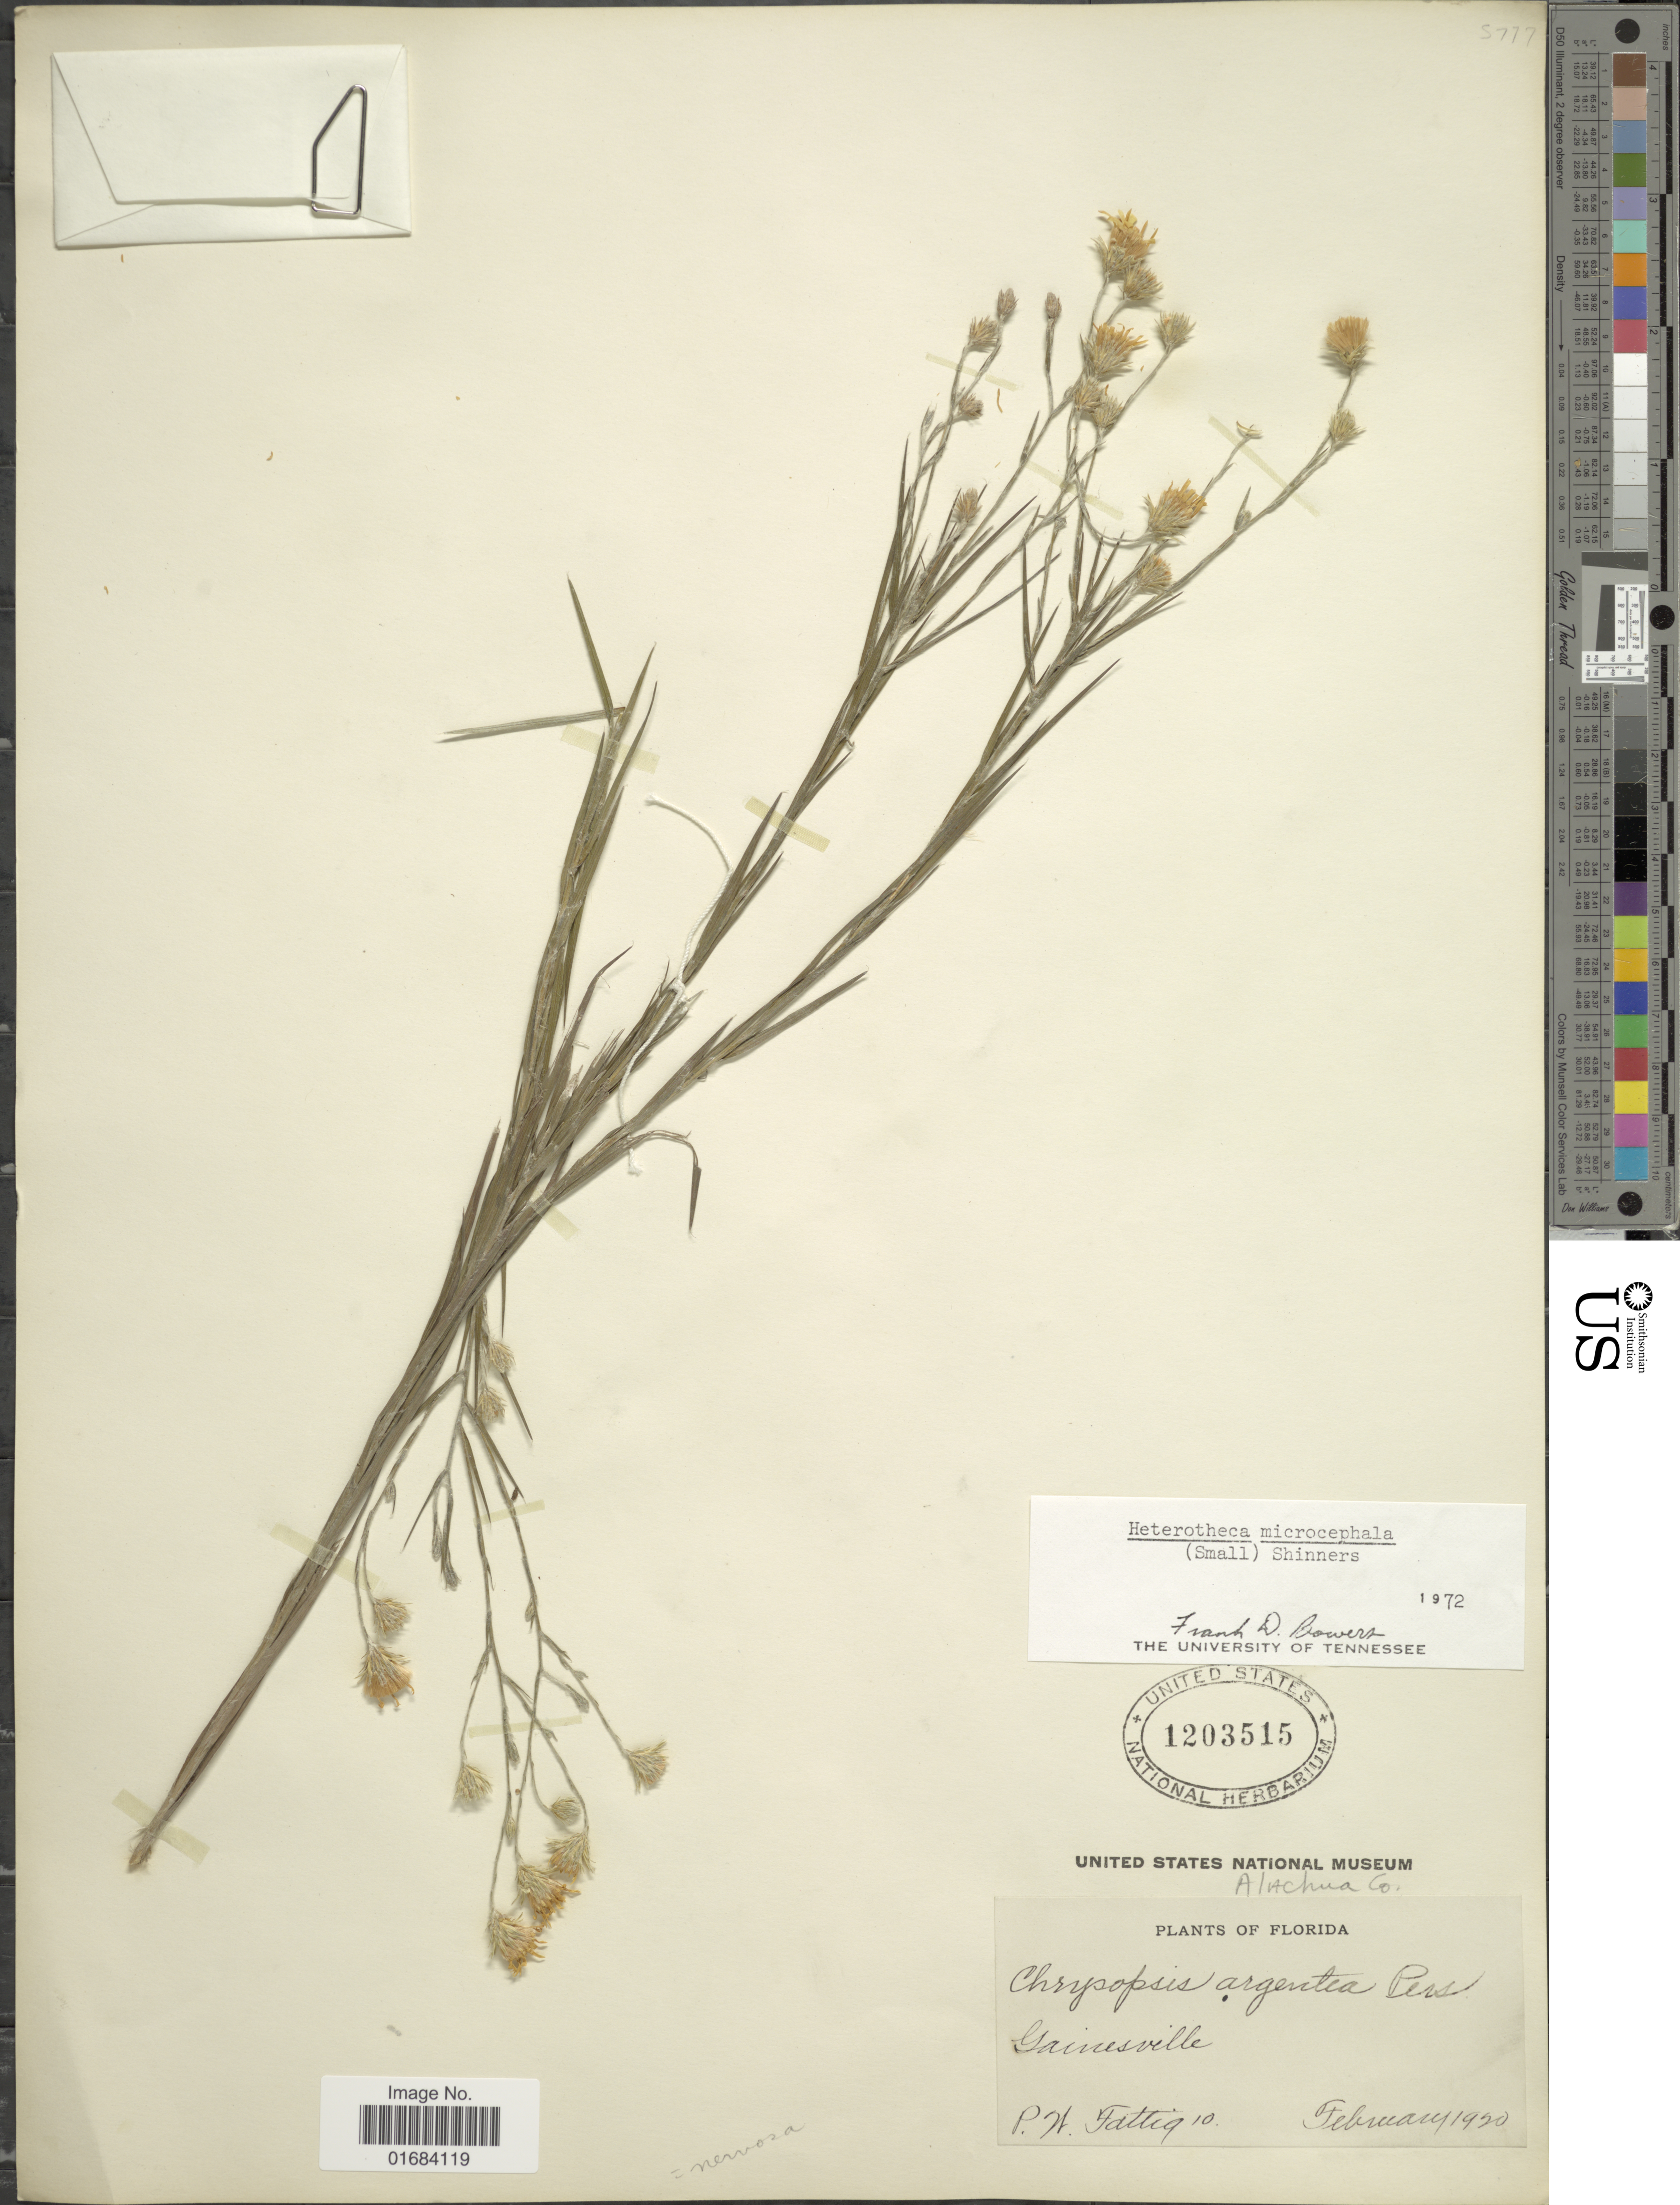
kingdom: Plantae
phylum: Tracheophyta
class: Magnoliopsida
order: Asterales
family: Asteraceae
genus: Pityopsis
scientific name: Pityopsis microcephala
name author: Small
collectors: P. Fattiq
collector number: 10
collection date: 1920-02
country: United States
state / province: Florida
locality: Gainesville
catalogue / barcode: US 1203515